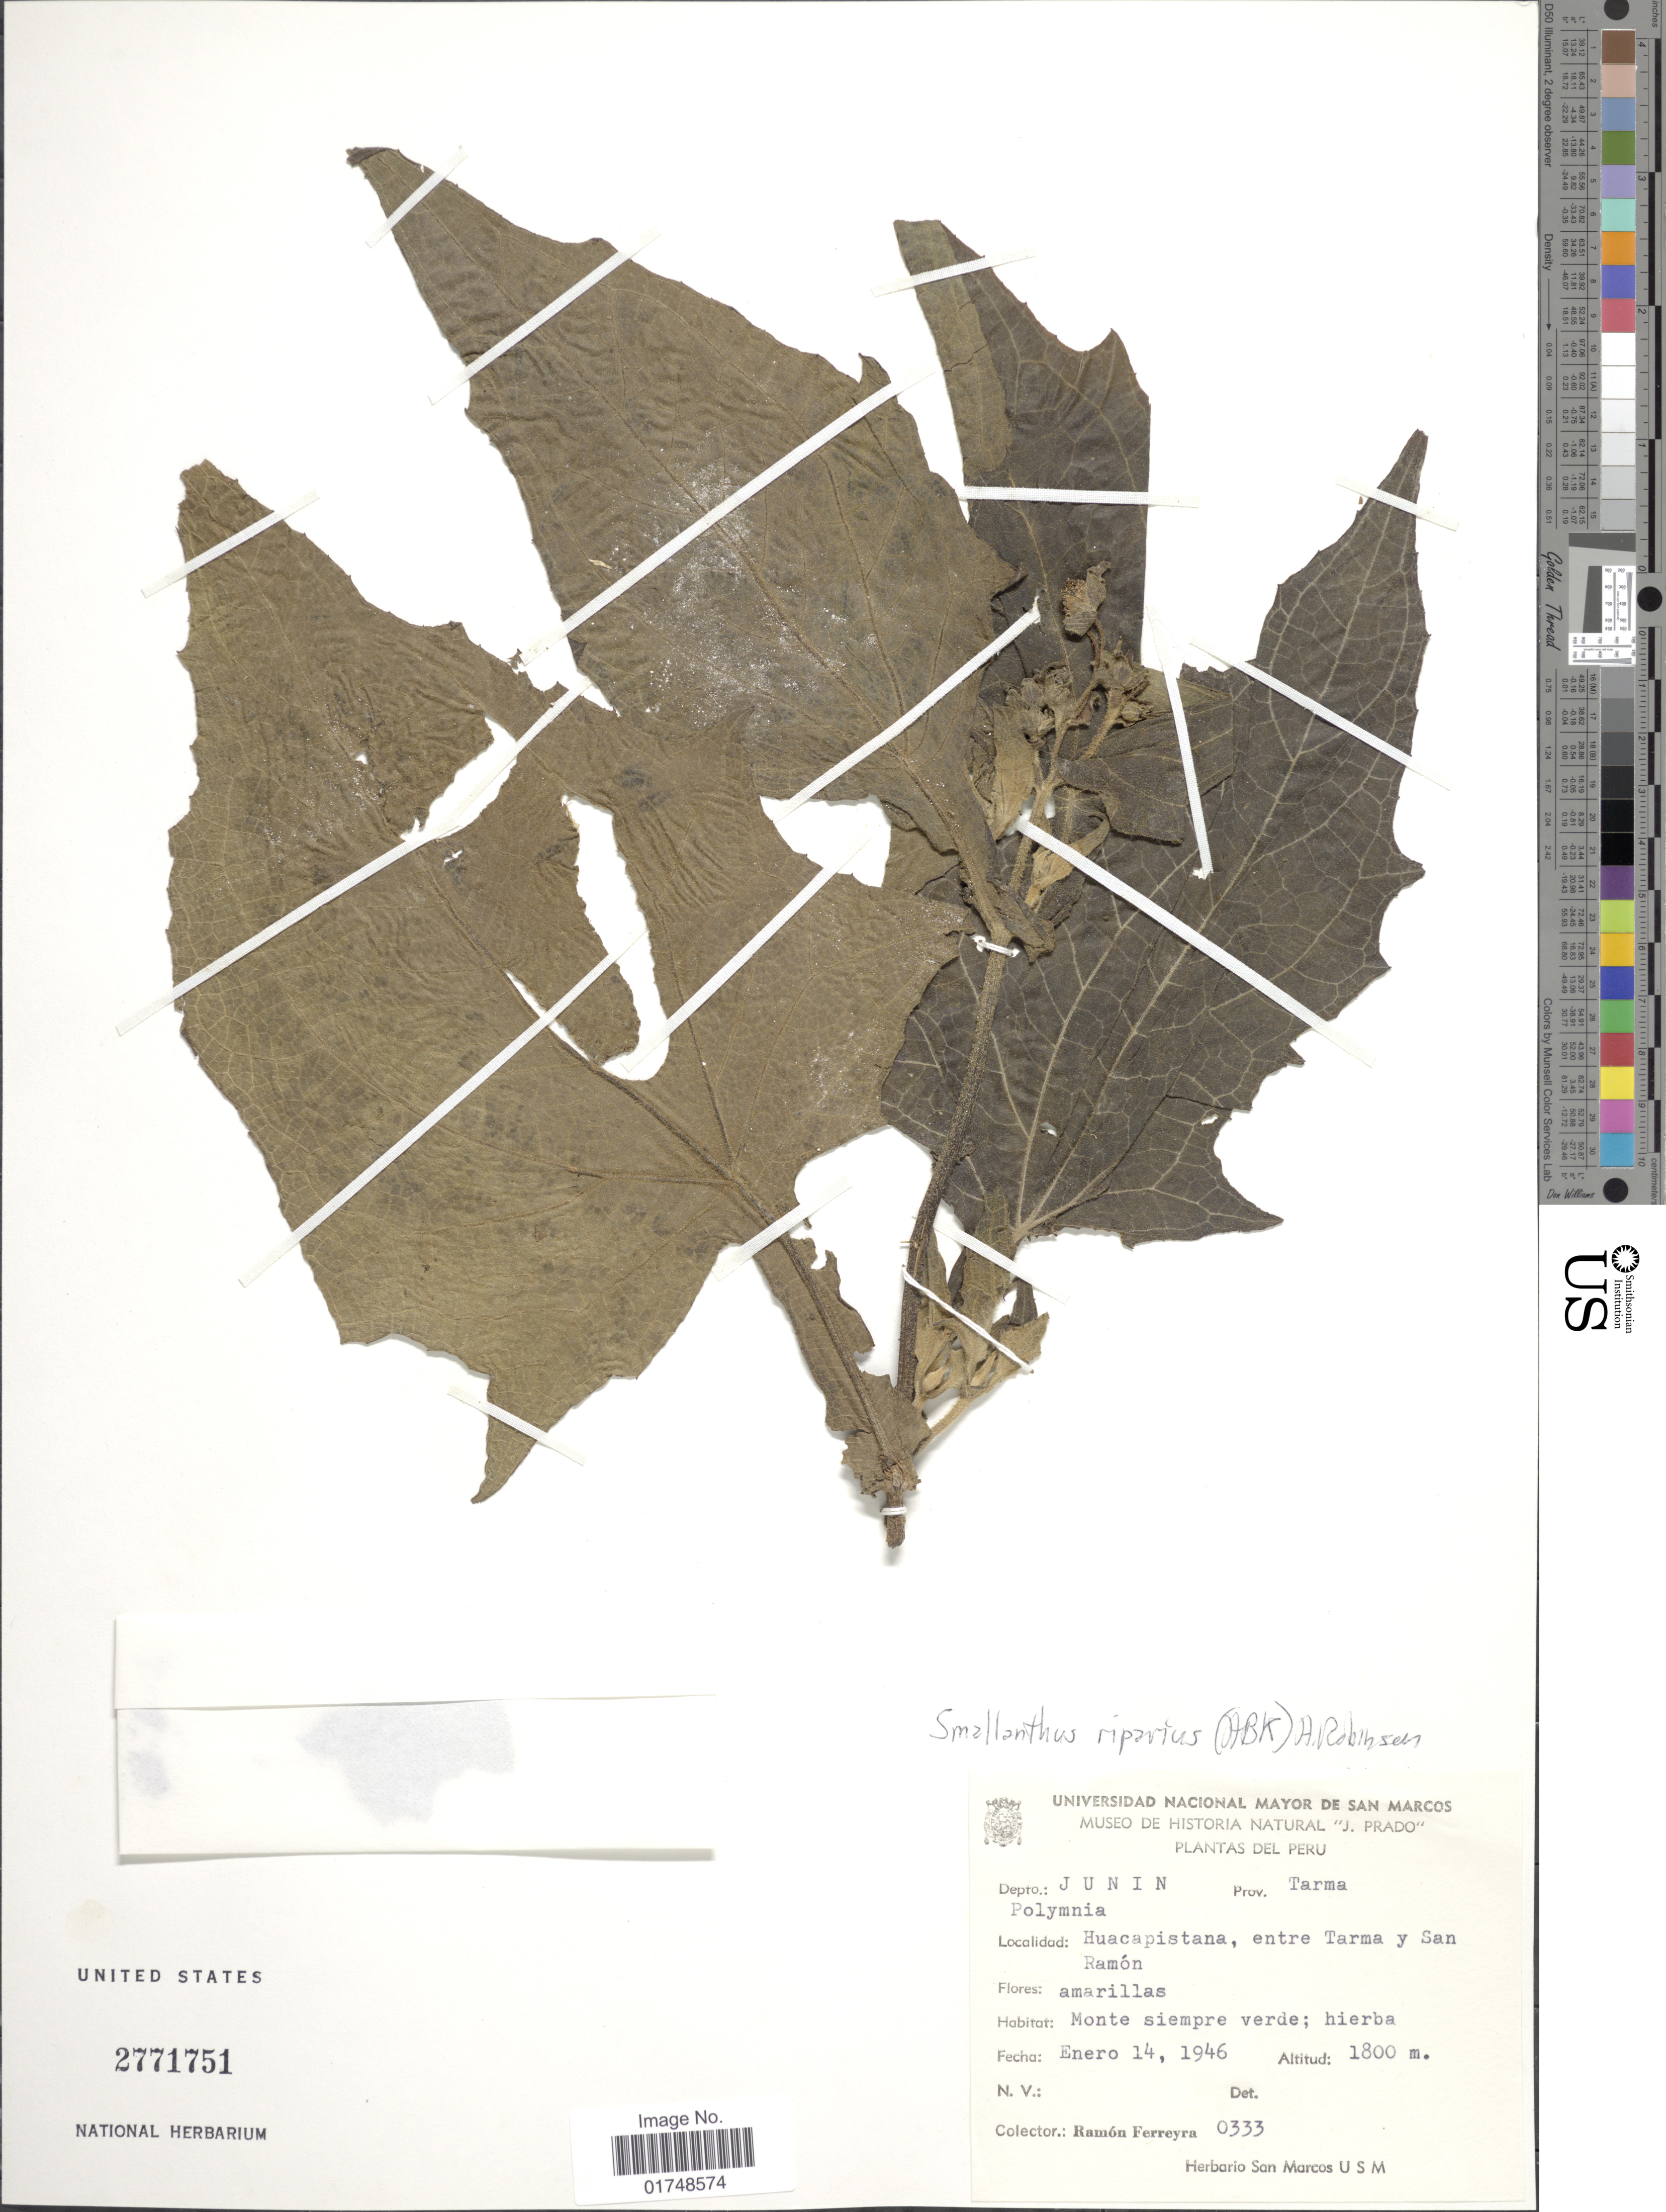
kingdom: Plantae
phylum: Tracheophyta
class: Magnoliopsida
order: Asterales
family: Asteraceae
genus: Smallanthus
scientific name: Smallanthus riparius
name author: (Kunth) H. Rob.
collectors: R. A. Ferreyra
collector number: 0333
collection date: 1946-01-14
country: Peru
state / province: Junín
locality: Depto.: Junin. Prov. Tarma. Huacapistana, entre Tarma y San Ramon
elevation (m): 1800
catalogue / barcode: US 2771751